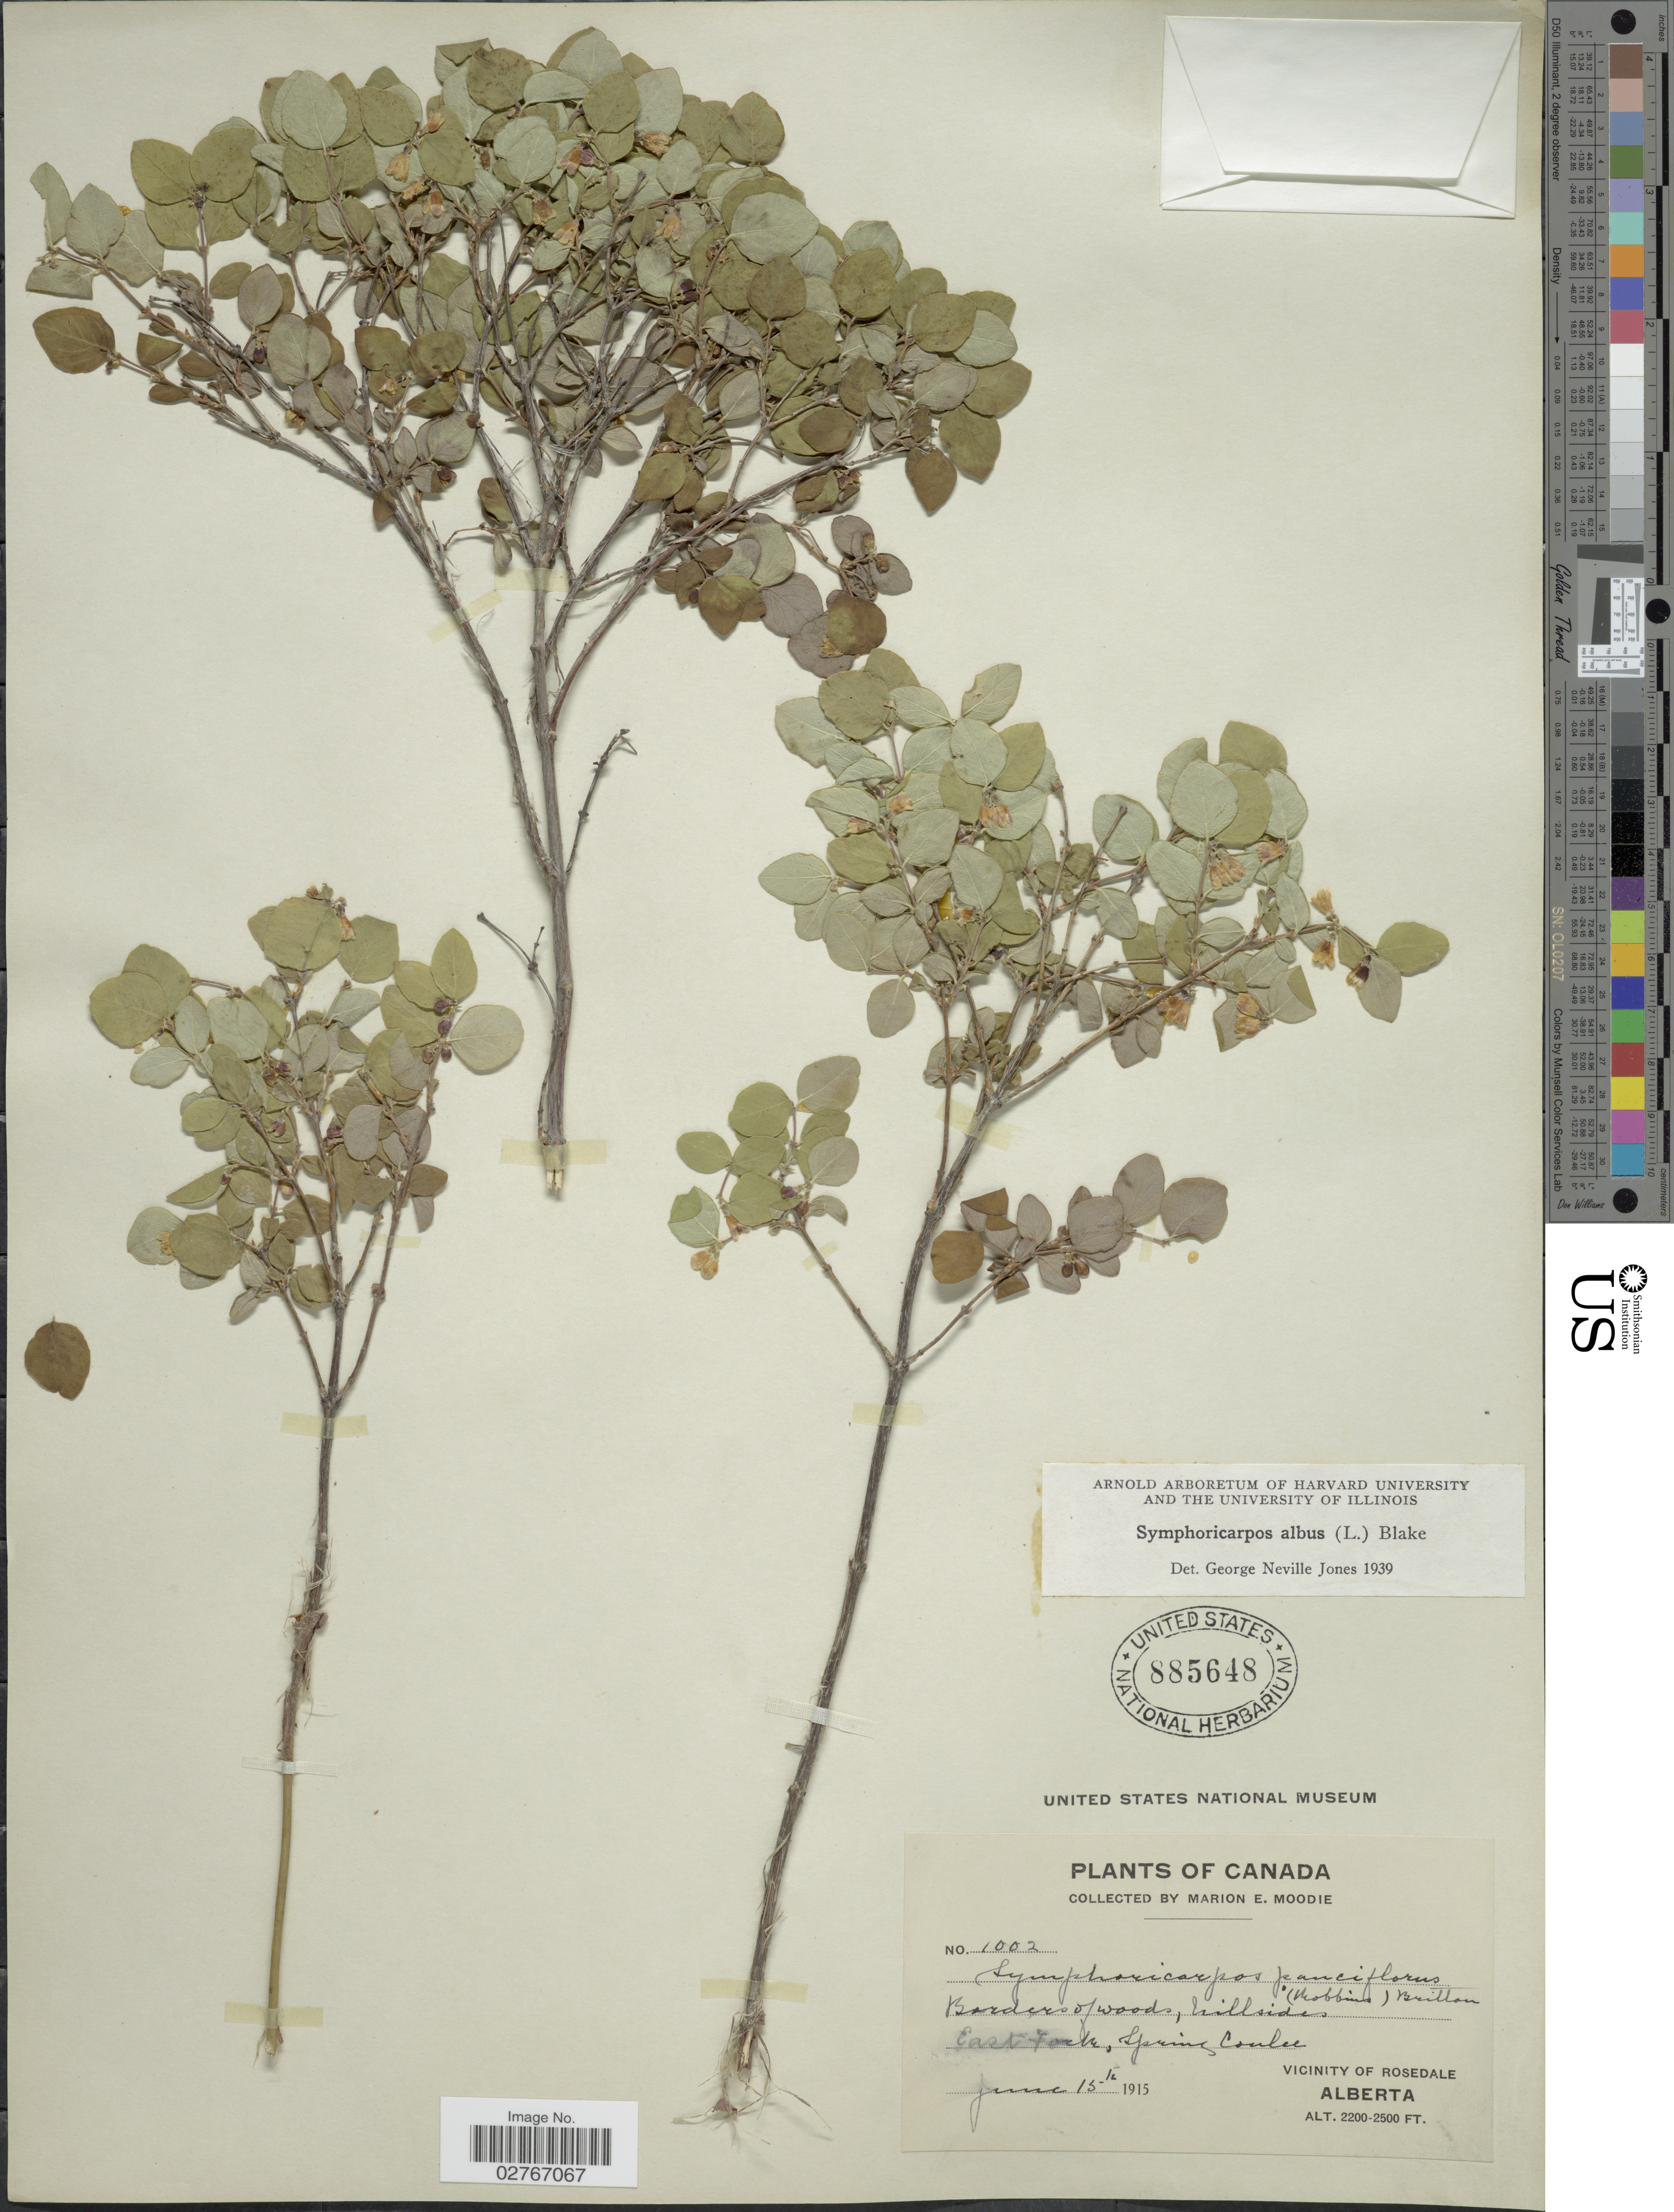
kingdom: Plantae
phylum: Tracheophyta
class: Magnoliopsida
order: Dipsacales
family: Caprifoliaceae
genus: Symphoricarpos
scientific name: Symphoricarpos albus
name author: (L.) S.F. Blake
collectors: M. E. Moodie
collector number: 1002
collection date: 1915-06-15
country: Canada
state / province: Alberta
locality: East Fork, Spring Coulee, Vicinity of Rosedale.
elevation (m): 671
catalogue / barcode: US 885648